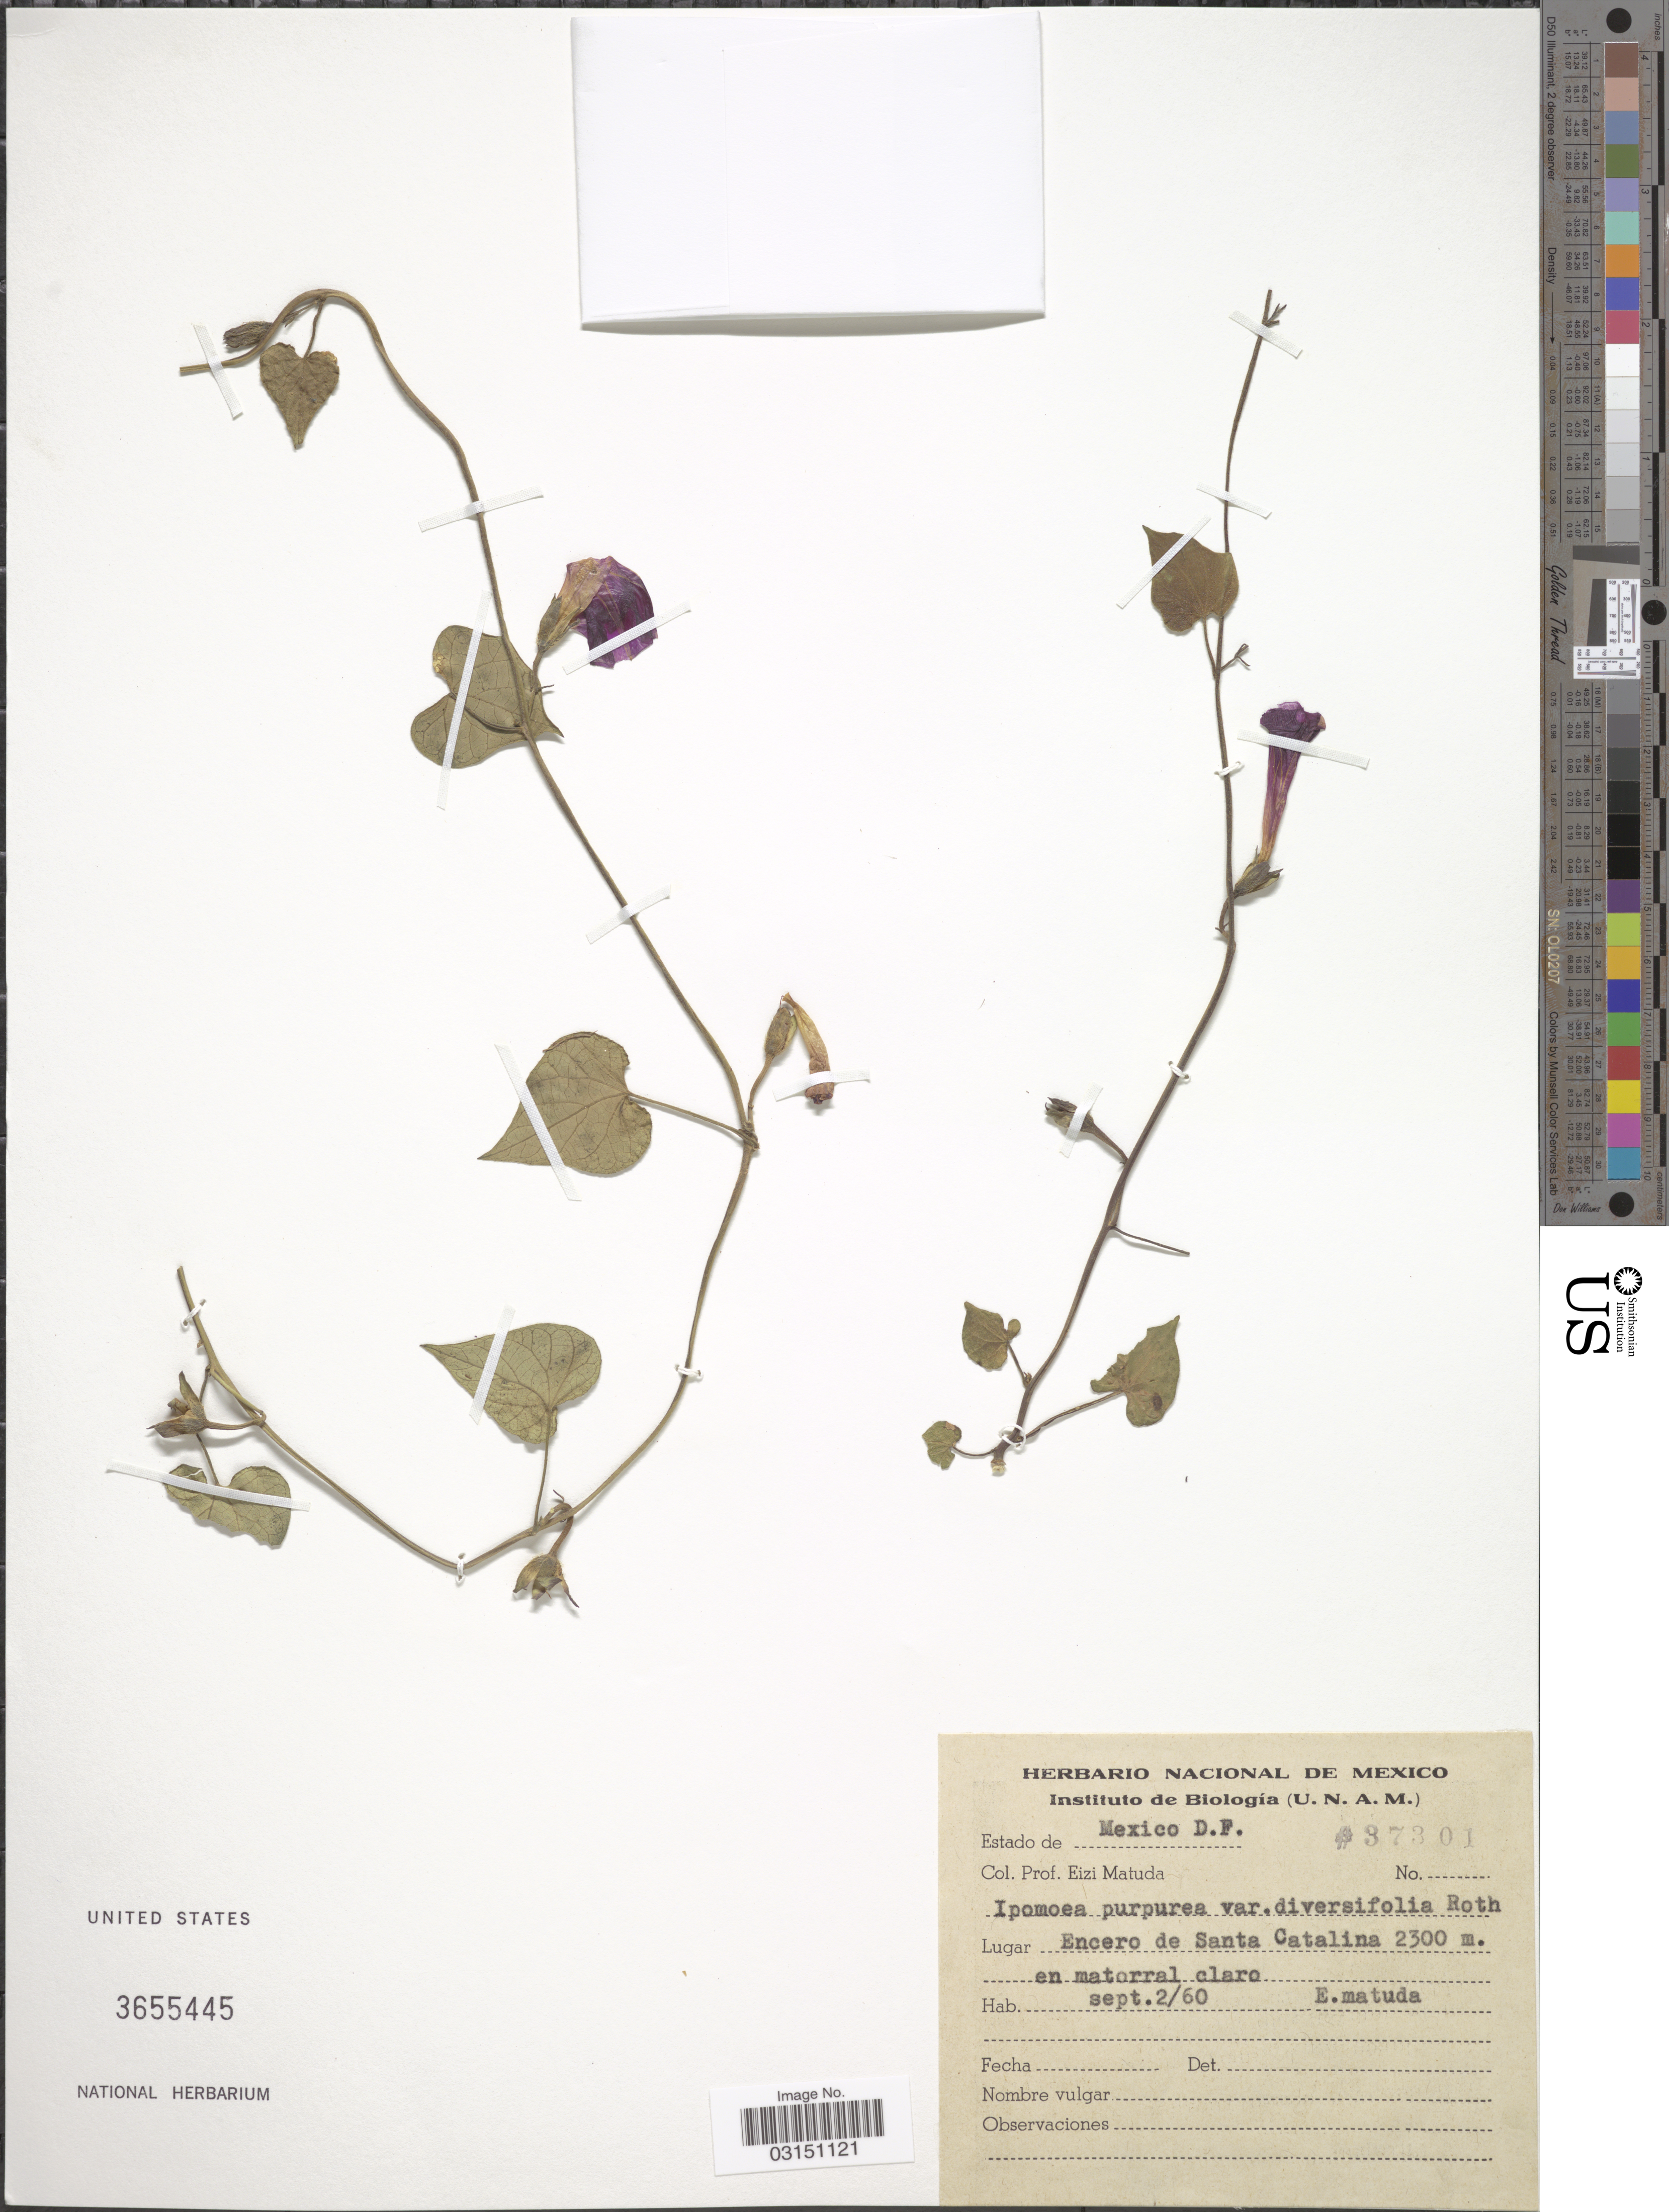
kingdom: Plantae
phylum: Tracheophyta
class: Magnoliopsida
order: Solanales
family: Convolvulaceae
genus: Ipomoea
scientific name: Ipomoea purpurea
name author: (L.) Roth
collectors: E. Matuda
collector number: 37301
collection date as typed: Transcribed d/m/y: 2/9/60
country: Mexico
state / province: Distrito Federal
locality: Encero de Santa Catalina en matorral claro.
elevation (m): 2300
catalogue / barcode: US 3655445